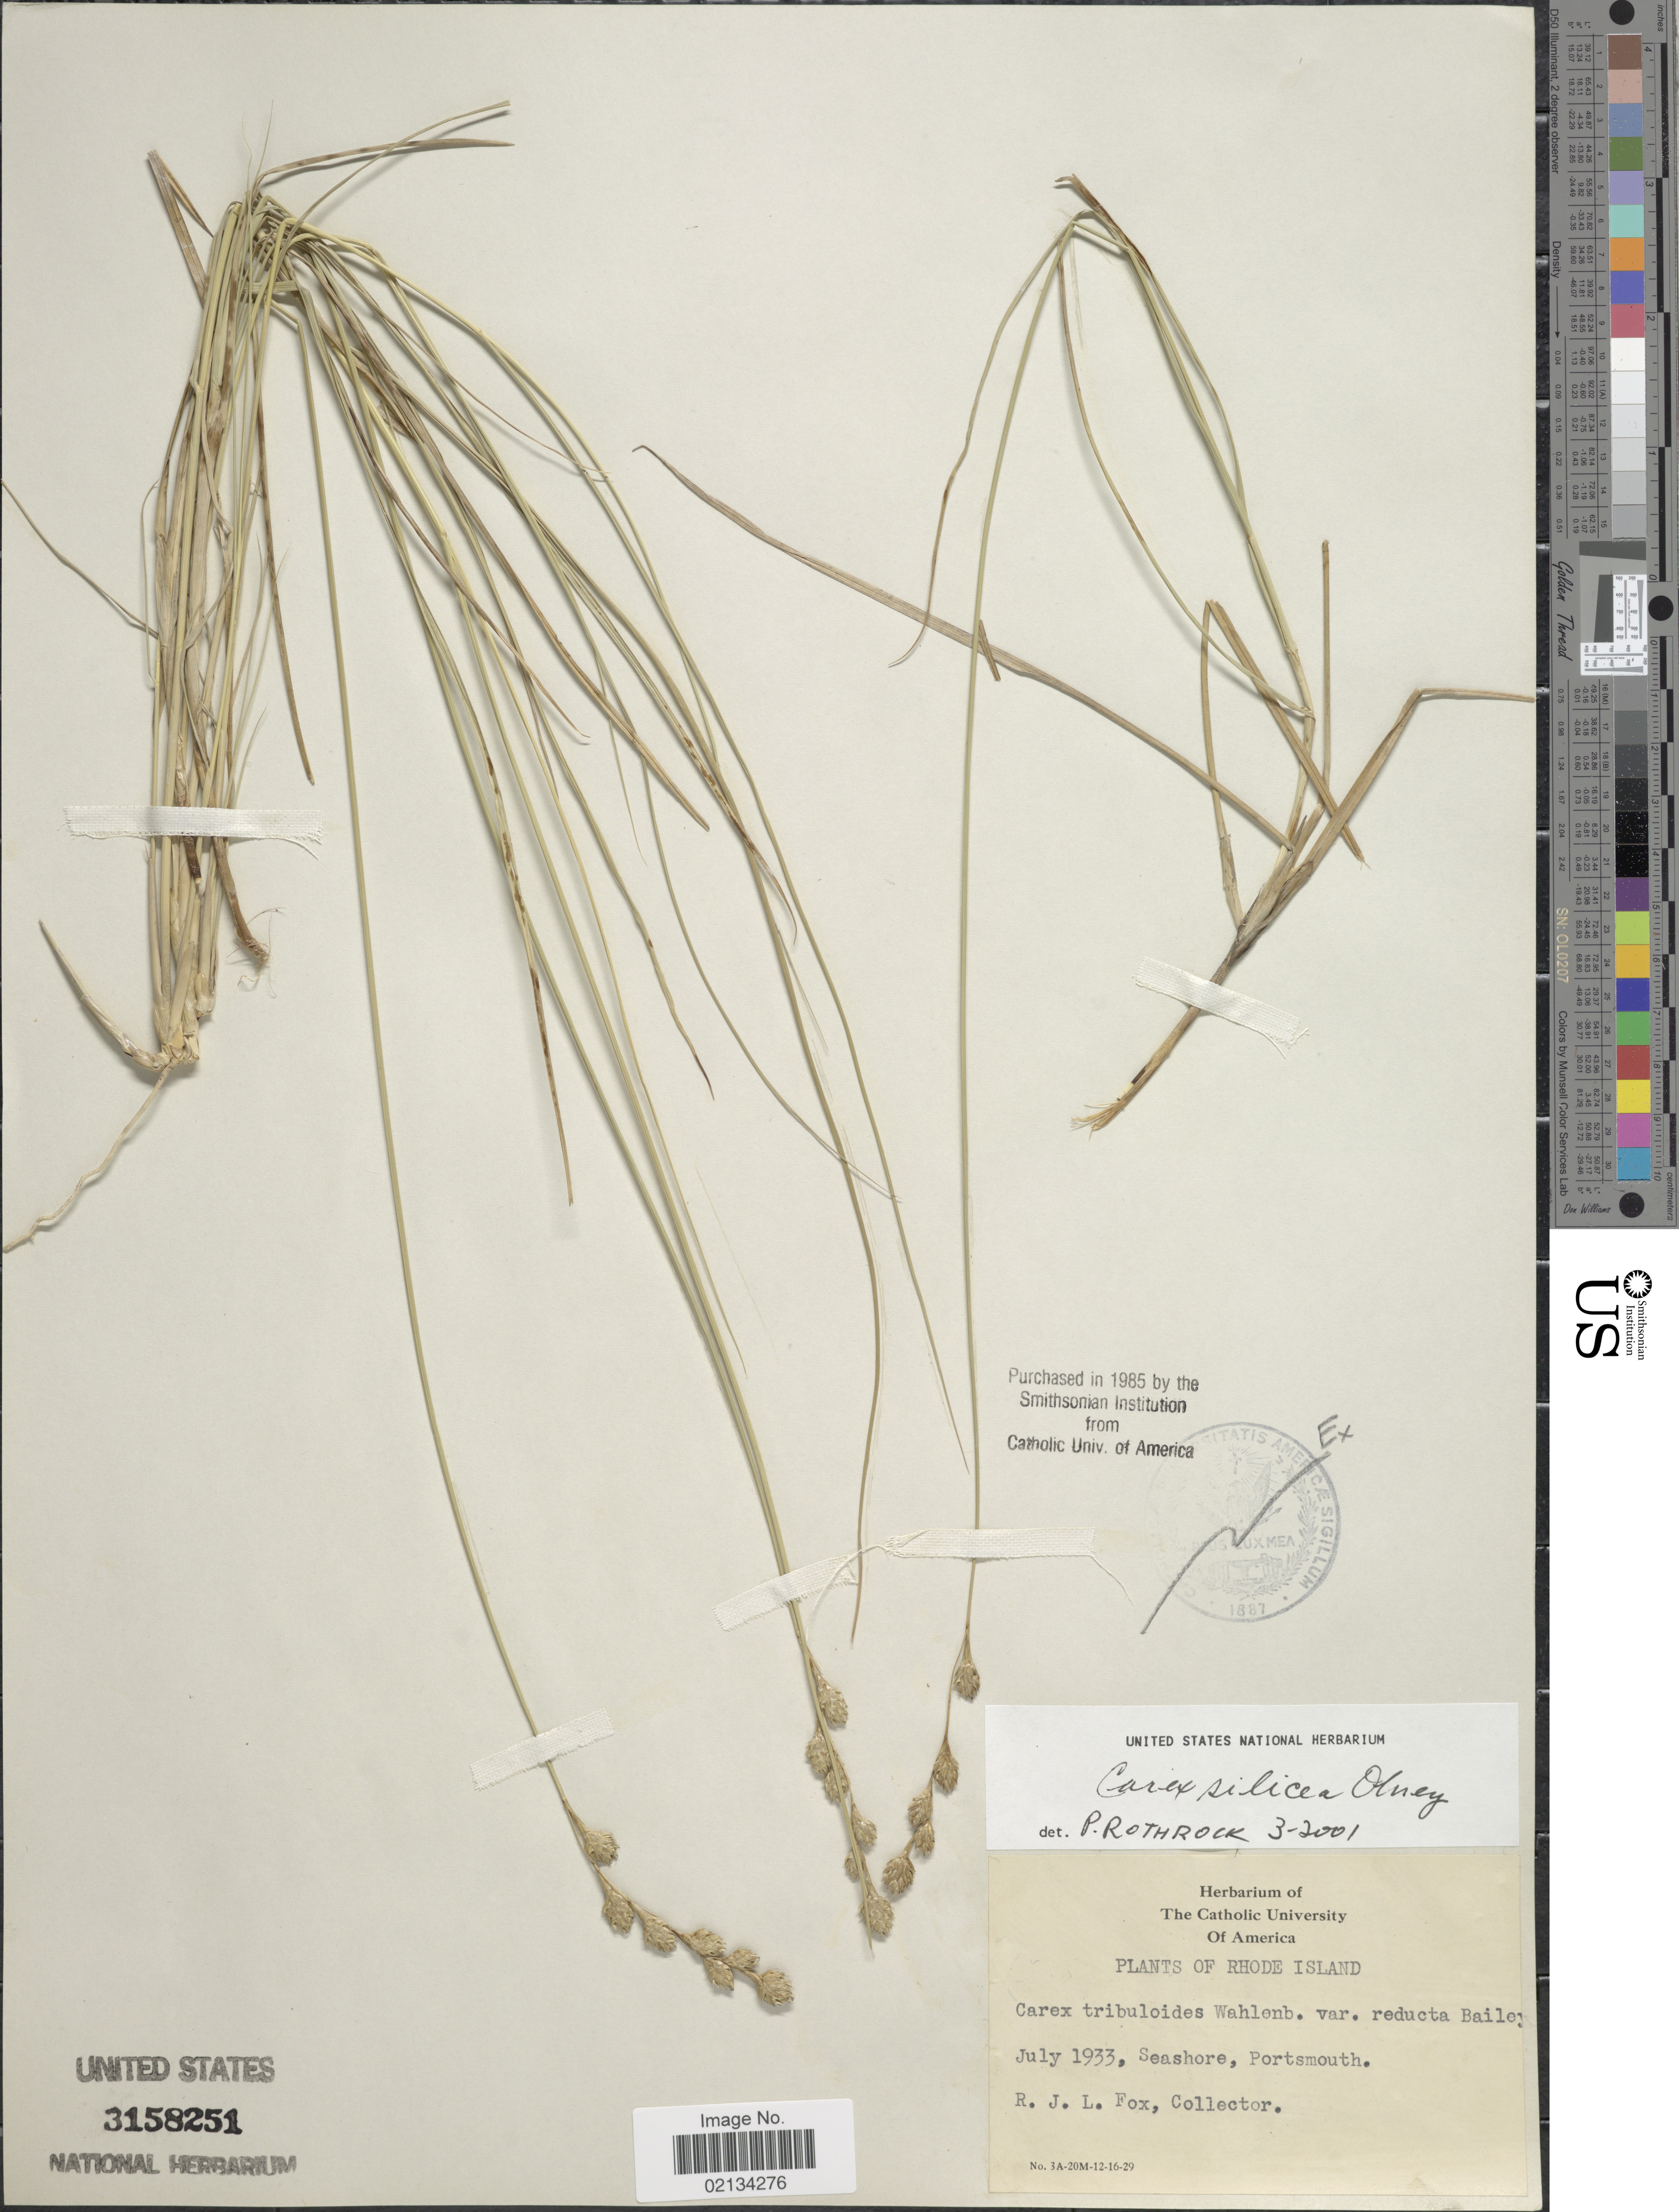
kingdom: Plantae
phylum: Tracheophyta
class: Liliopsida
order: Poales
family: Cyperaceae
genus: Carex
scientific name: Carex silicea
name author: Olney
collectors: R. Fox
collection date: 1933-07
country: United States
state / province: Rhode Island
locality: Seashore, Portsmouth.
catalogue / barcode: US 3158251